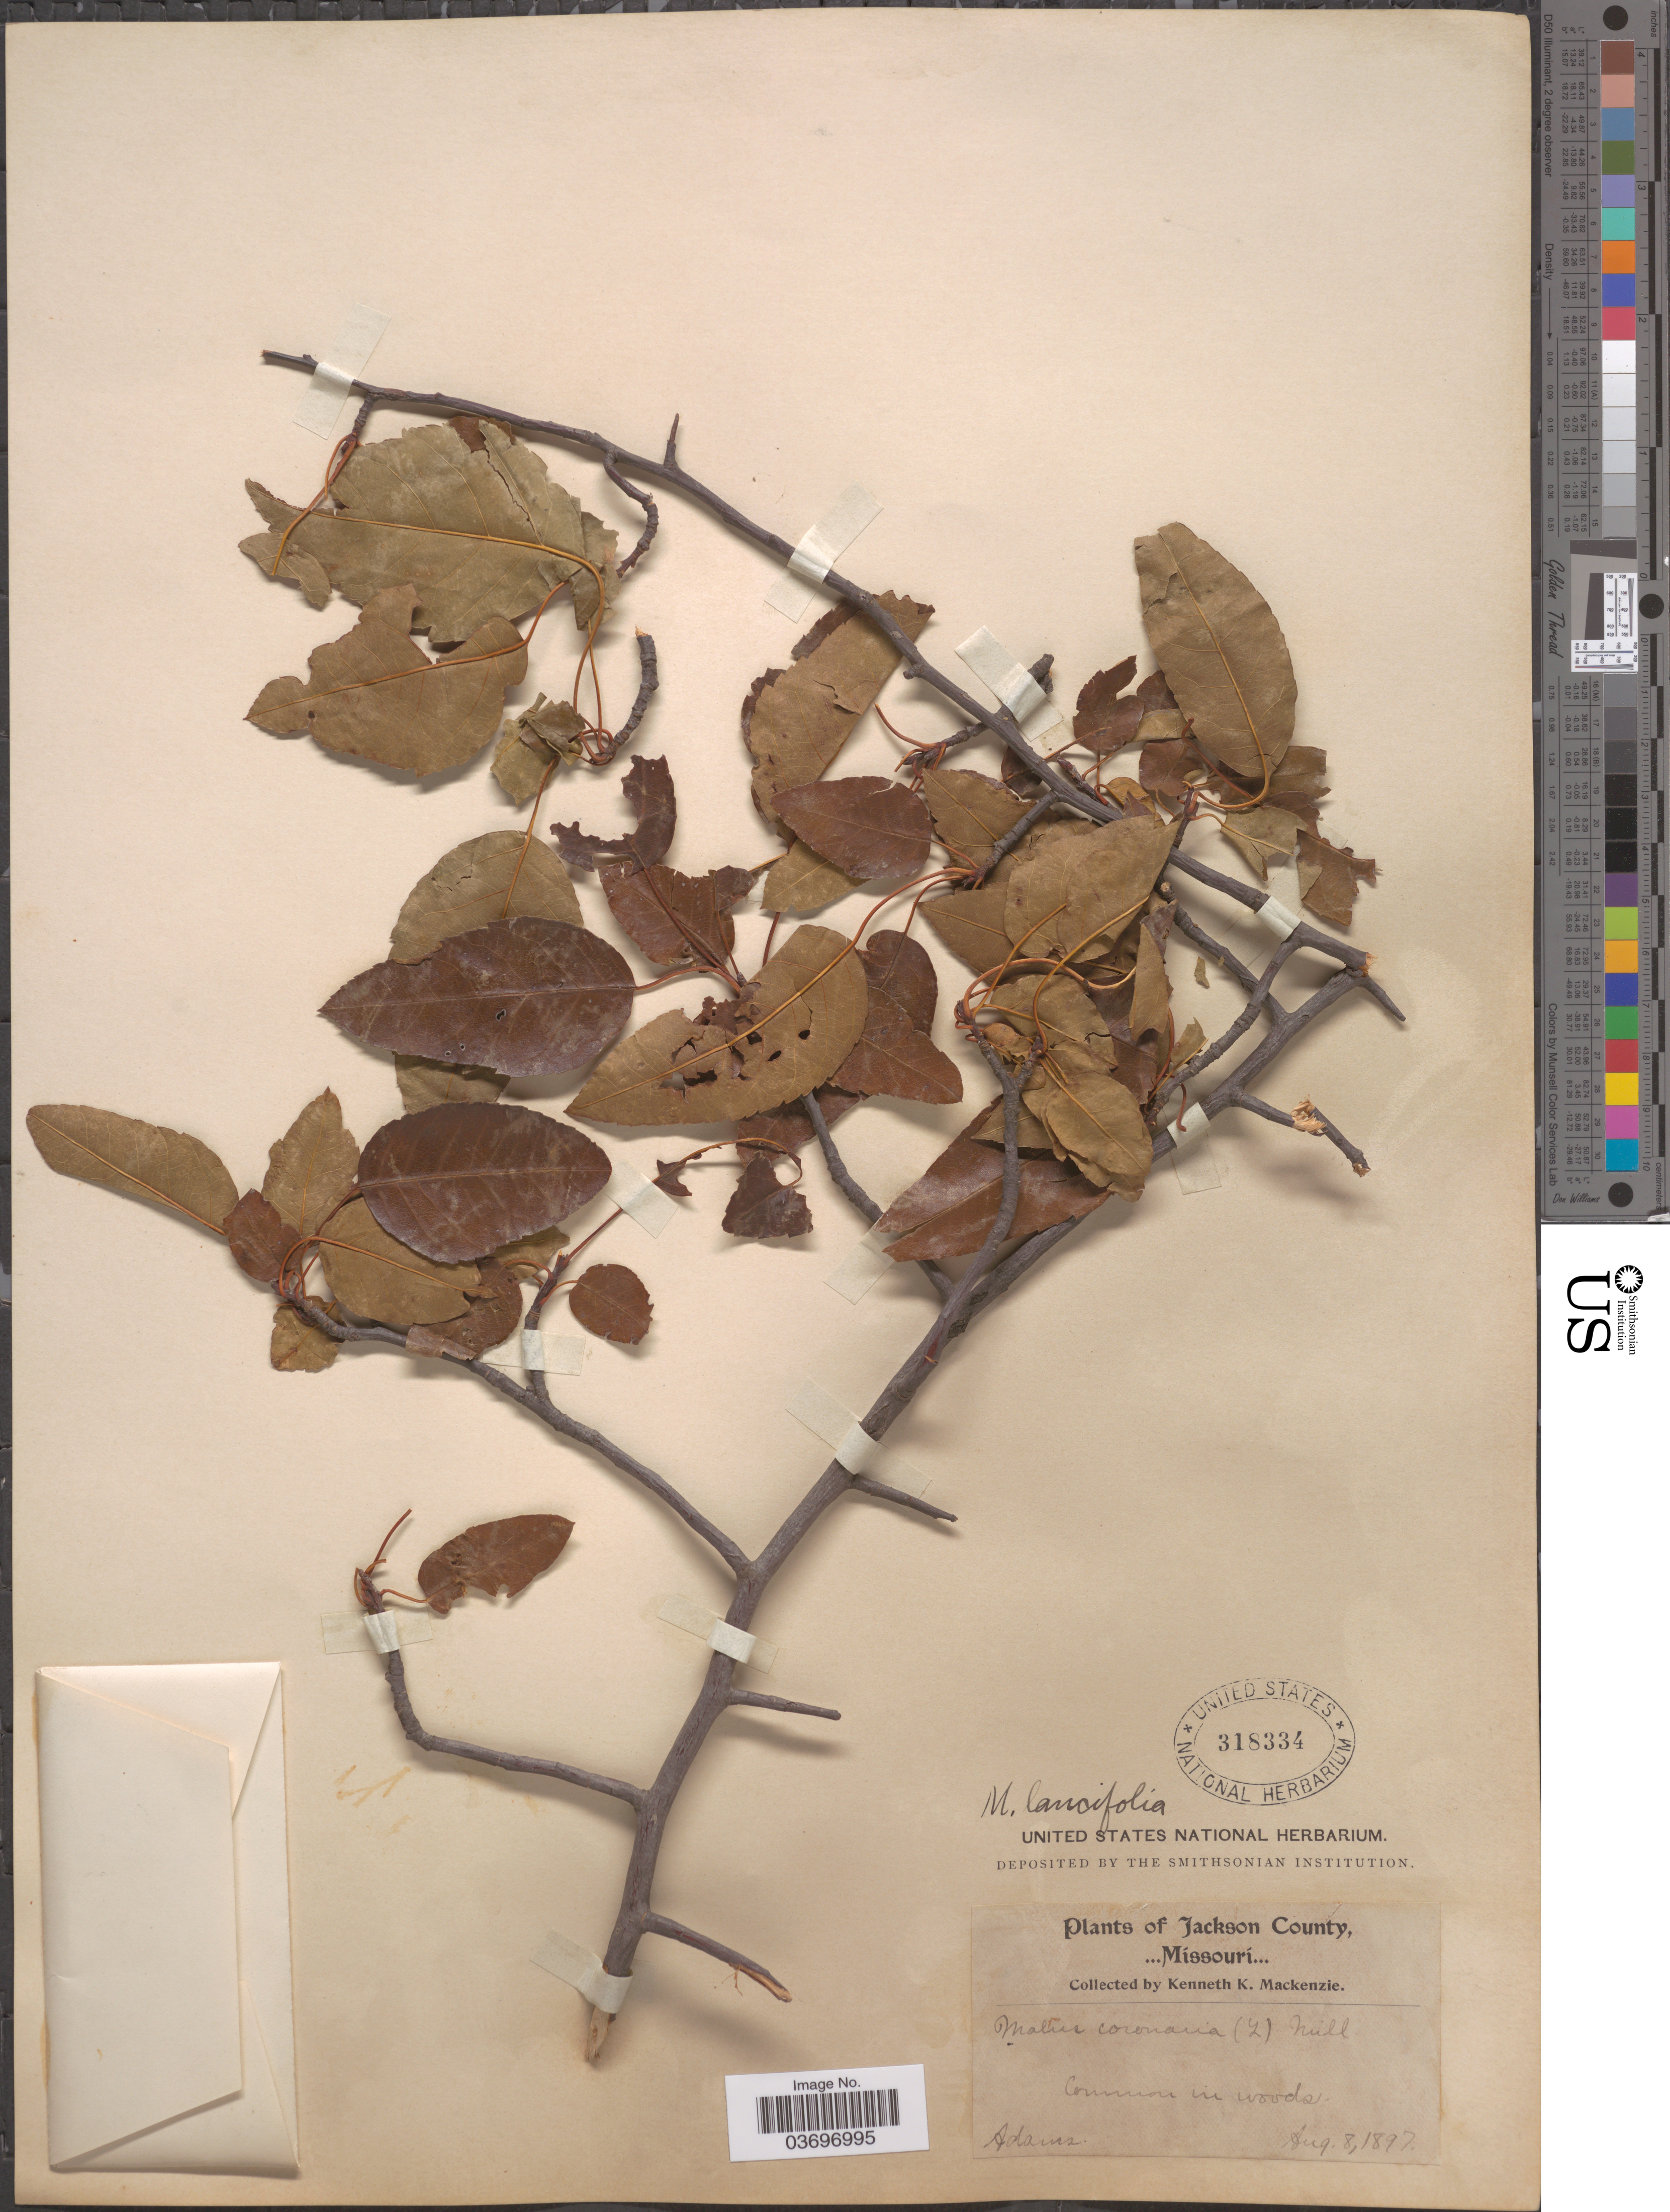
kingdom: Plantae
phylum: Tracheophyta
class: Magnoliopsida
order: Rosales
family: Rosaceae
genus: Malus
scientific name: Malus lancifolia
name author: Rehder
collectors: K. K. Mackenzie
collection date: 1897-08-08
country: United States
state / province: Missouri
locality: Jackson County. Adams.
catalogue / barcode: US 318334